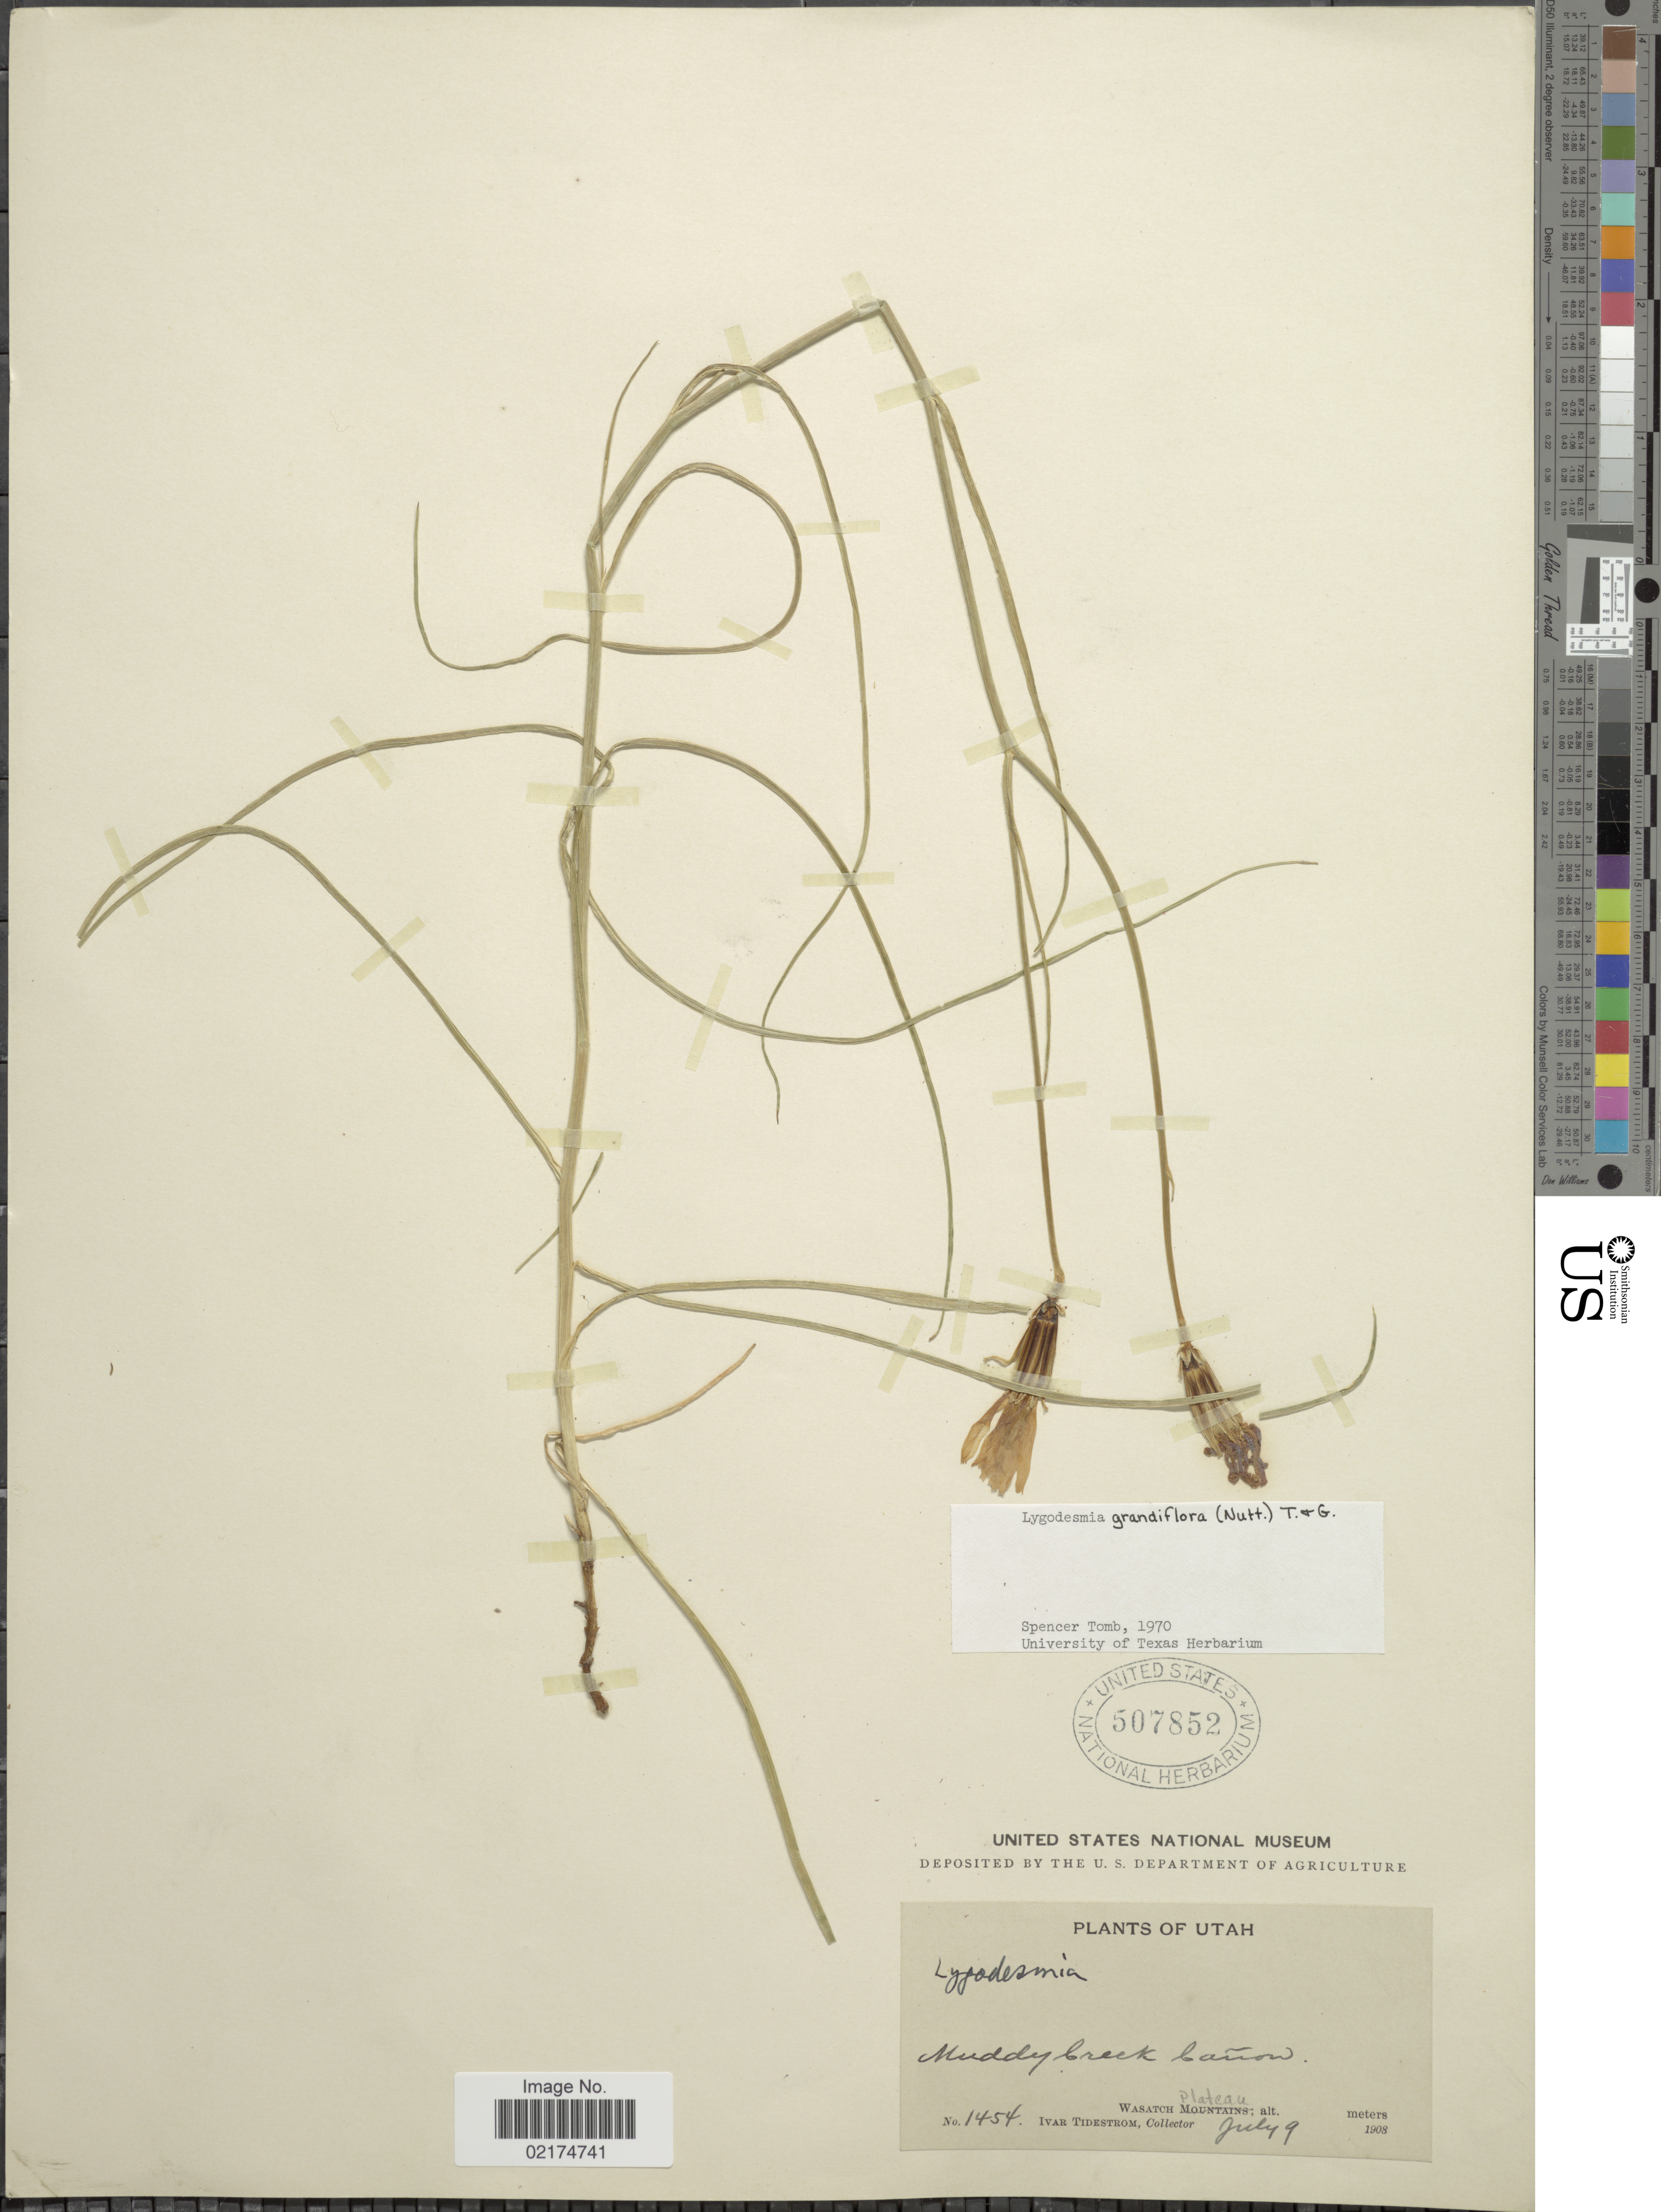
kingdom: Plantae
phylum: Tracheophyta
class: Magnoliopsida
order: Asterales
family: Asteraceae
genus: Lygodesmia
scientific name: Lygodesmia grandiflora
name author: Torr. & A. Gray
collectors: I. F. Tidestrom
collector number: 1454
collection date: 1908-07-09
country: United States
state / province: Utah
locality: Muddy Creek Canon, Wasatch Plateau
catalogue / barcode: US 507852